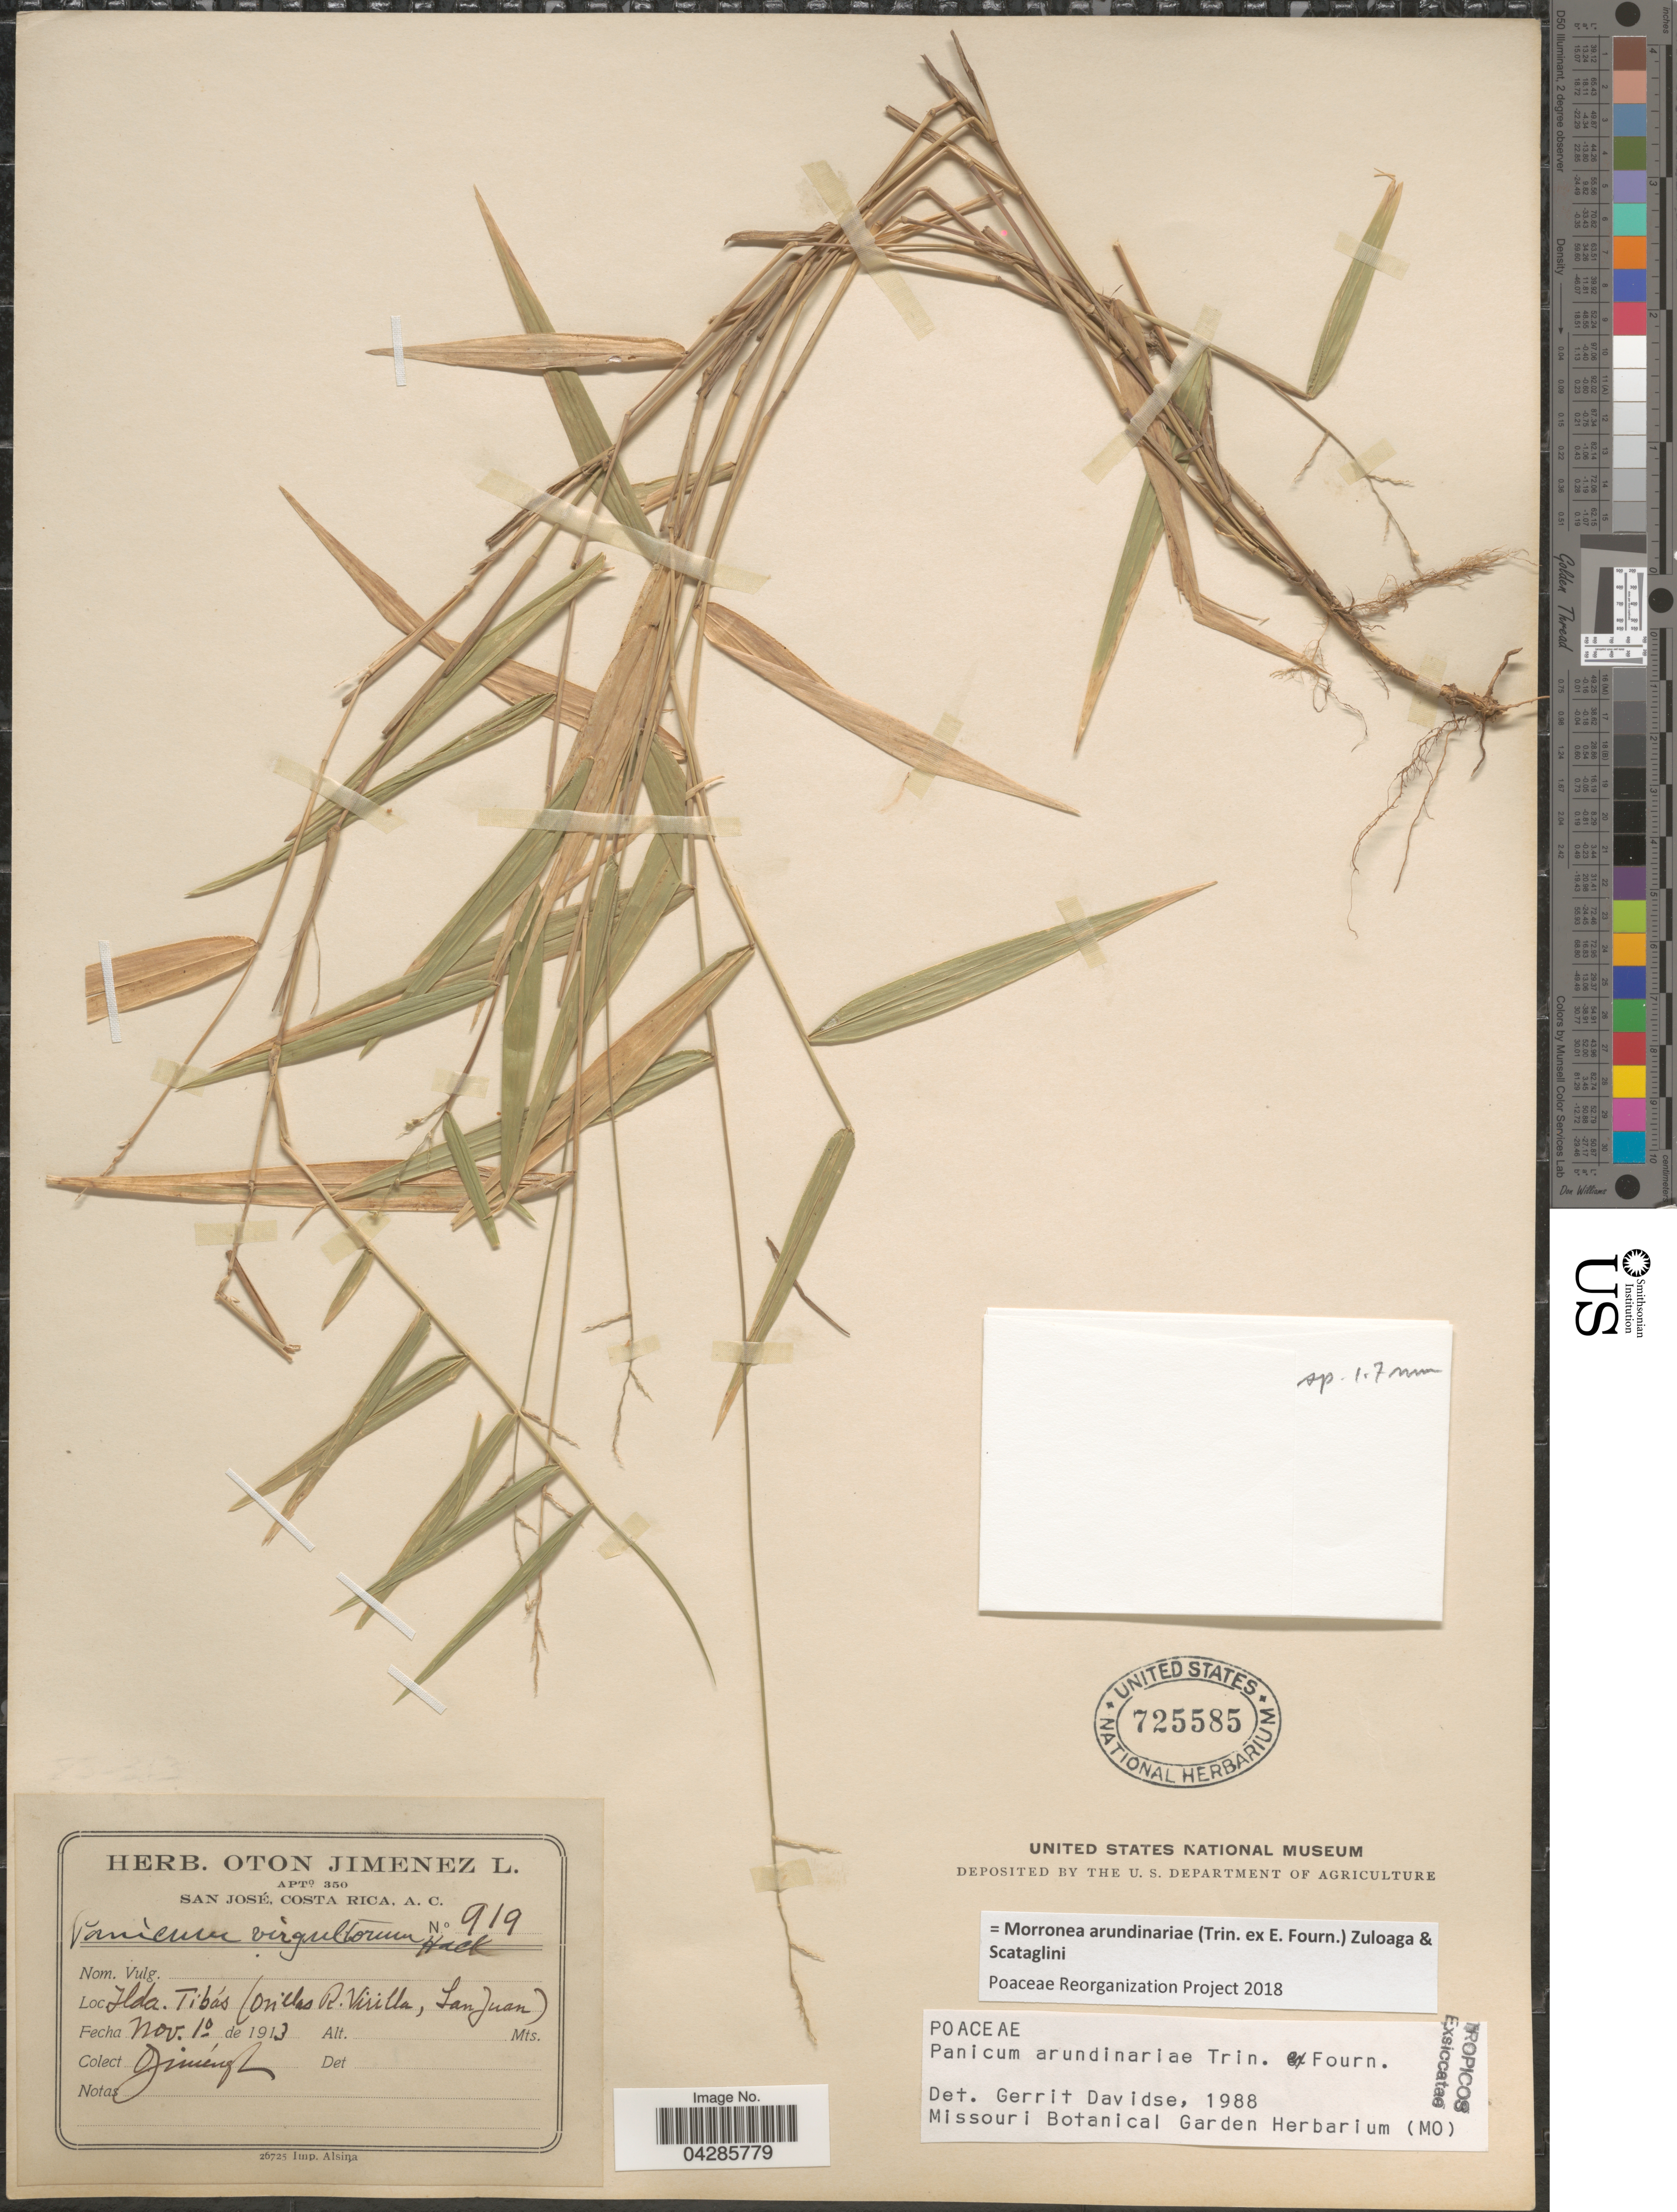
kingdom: Plantae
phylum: Tracheophyta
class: Liliopsida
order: Poales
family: Poaceae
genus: Morronea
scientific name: Morronea arundinariae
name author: (Trin. ex E. Fourn.) Zuloaga & Scataglini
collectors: O. Jiménez L.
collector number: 919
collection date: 1913-11-01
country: Costa Rica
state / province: San José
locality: Ilda. Tibás (Orillas R. Virilla, San Juan).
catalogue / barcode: US 725585